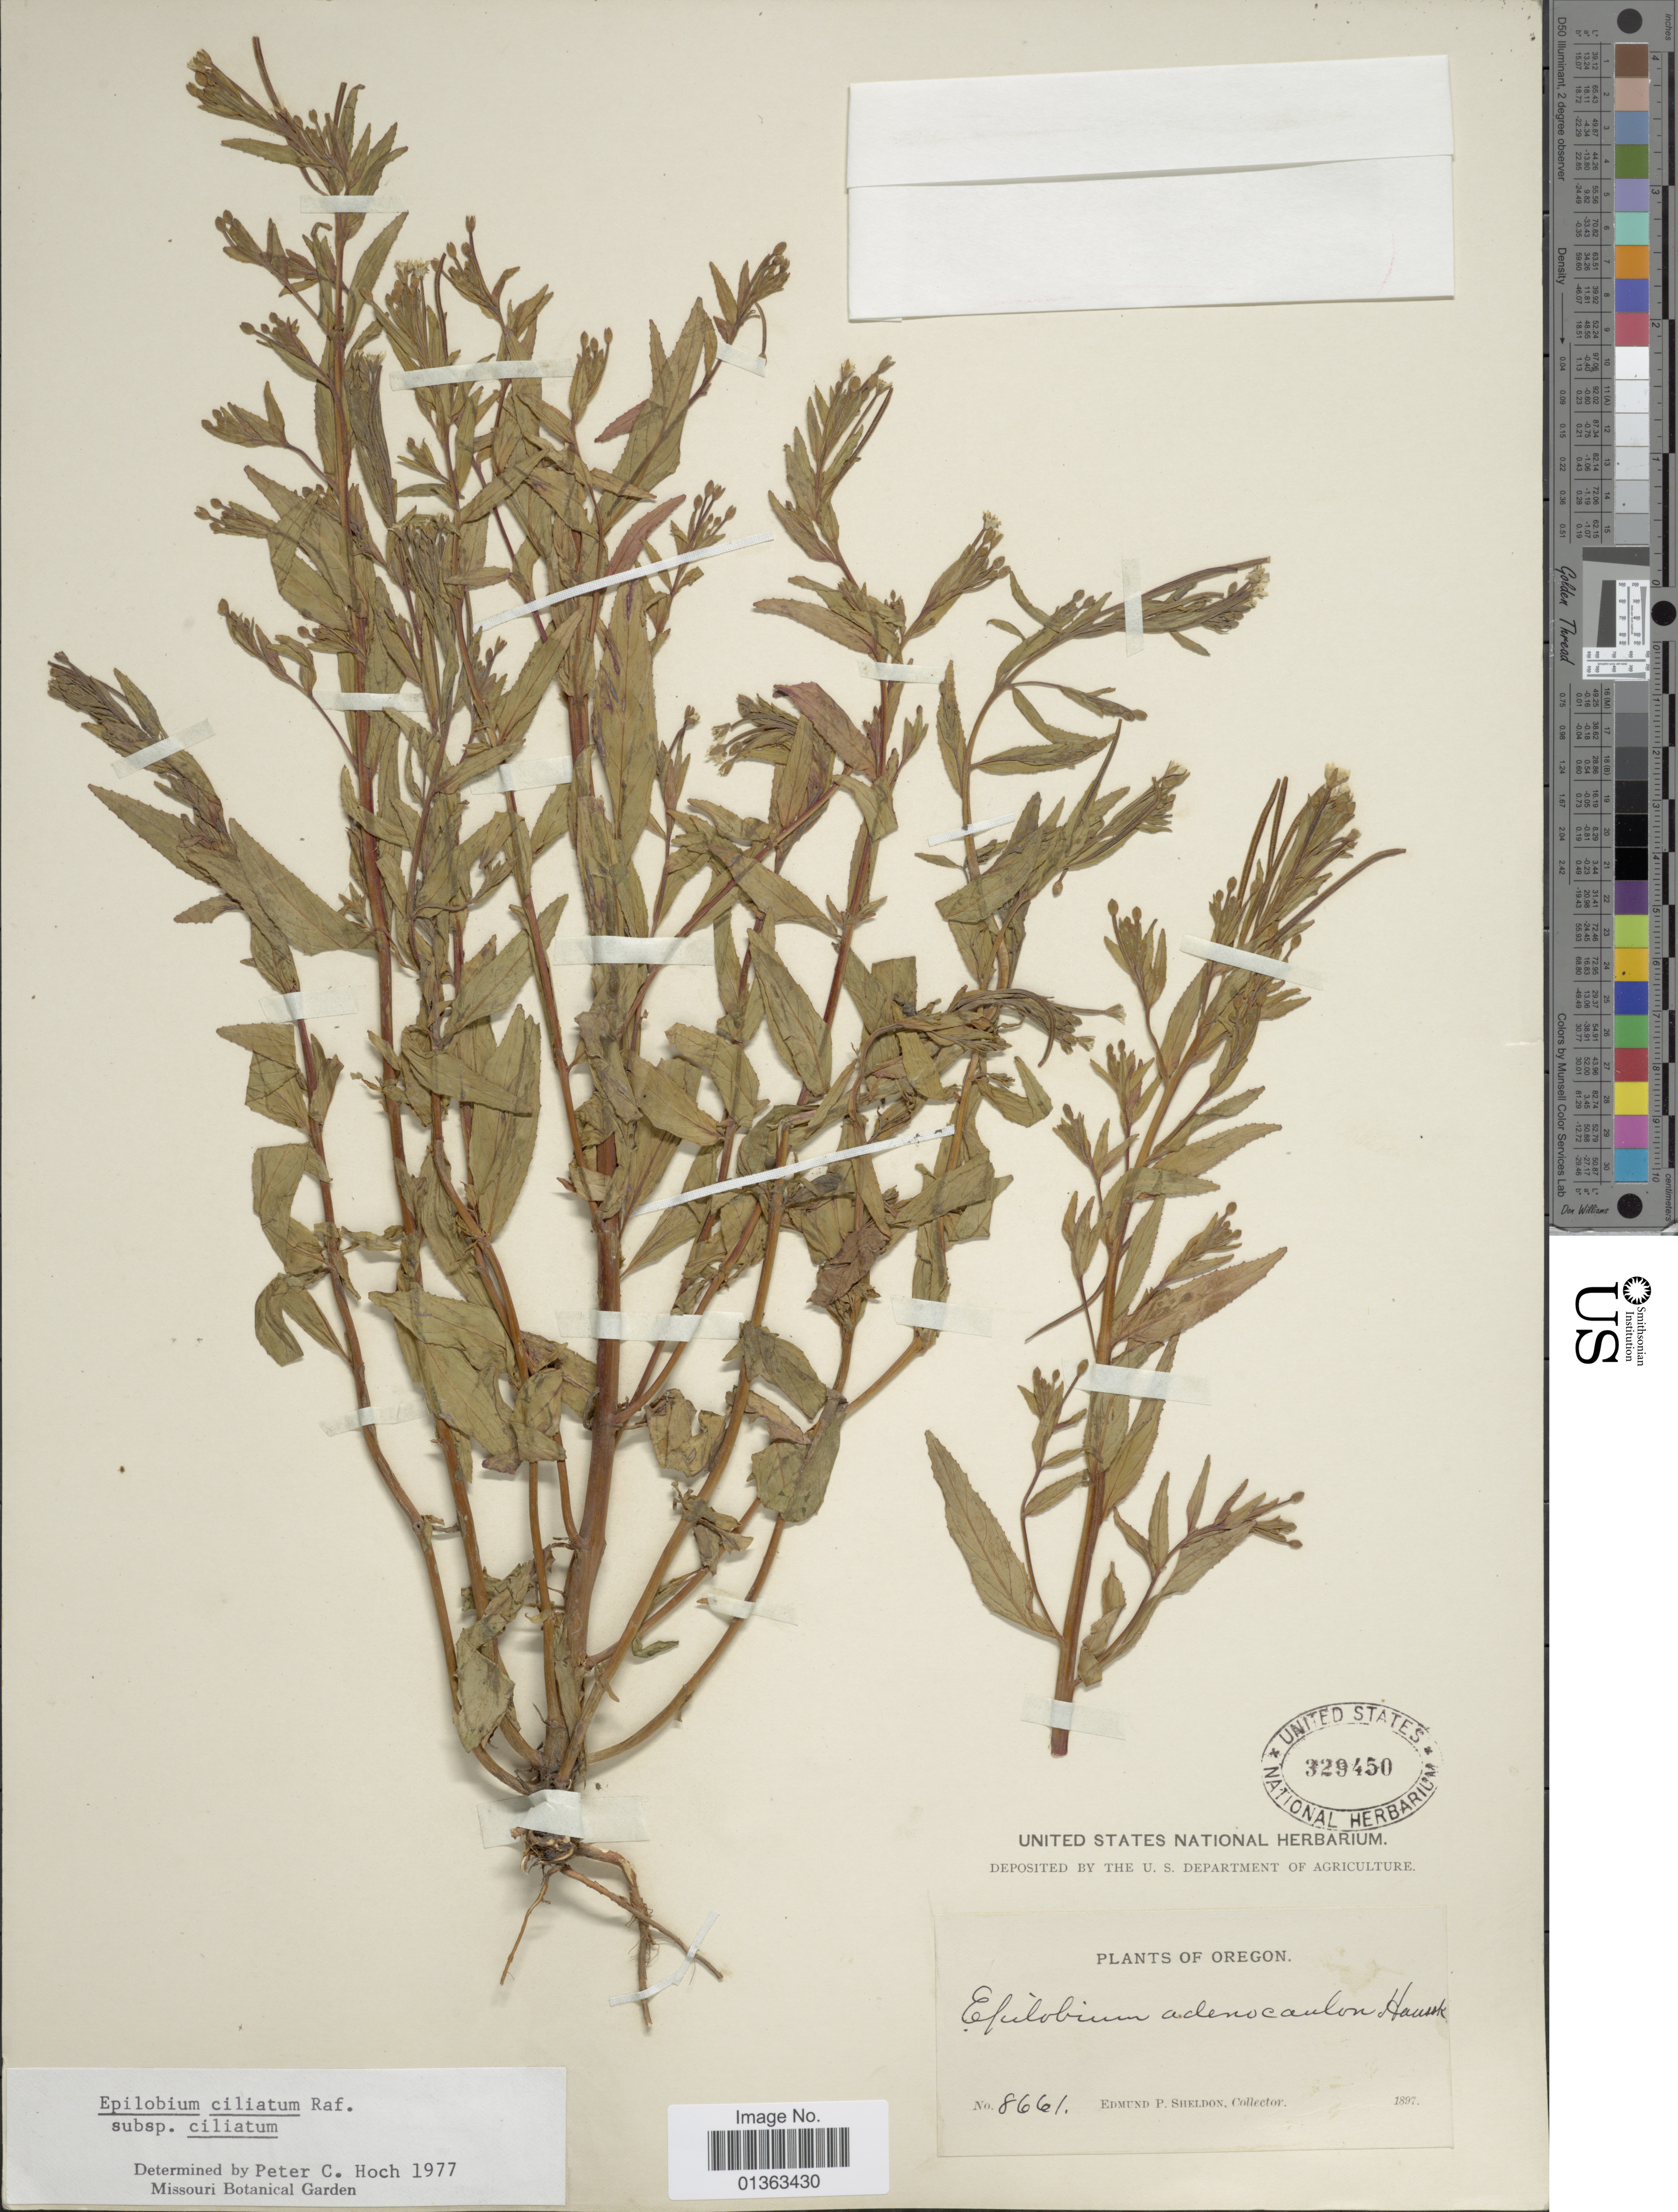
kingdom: Plantae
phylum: Tracheophyta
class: Magnoliopsida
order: Myrtales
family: Onagraceae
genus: Epilobium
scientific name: Epilobium ciliatum subsp. ciliatum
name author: Raf.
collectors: E. P. Sheldon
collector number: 8661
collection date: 1897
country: United States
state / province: Oregon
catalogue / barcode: US 329450